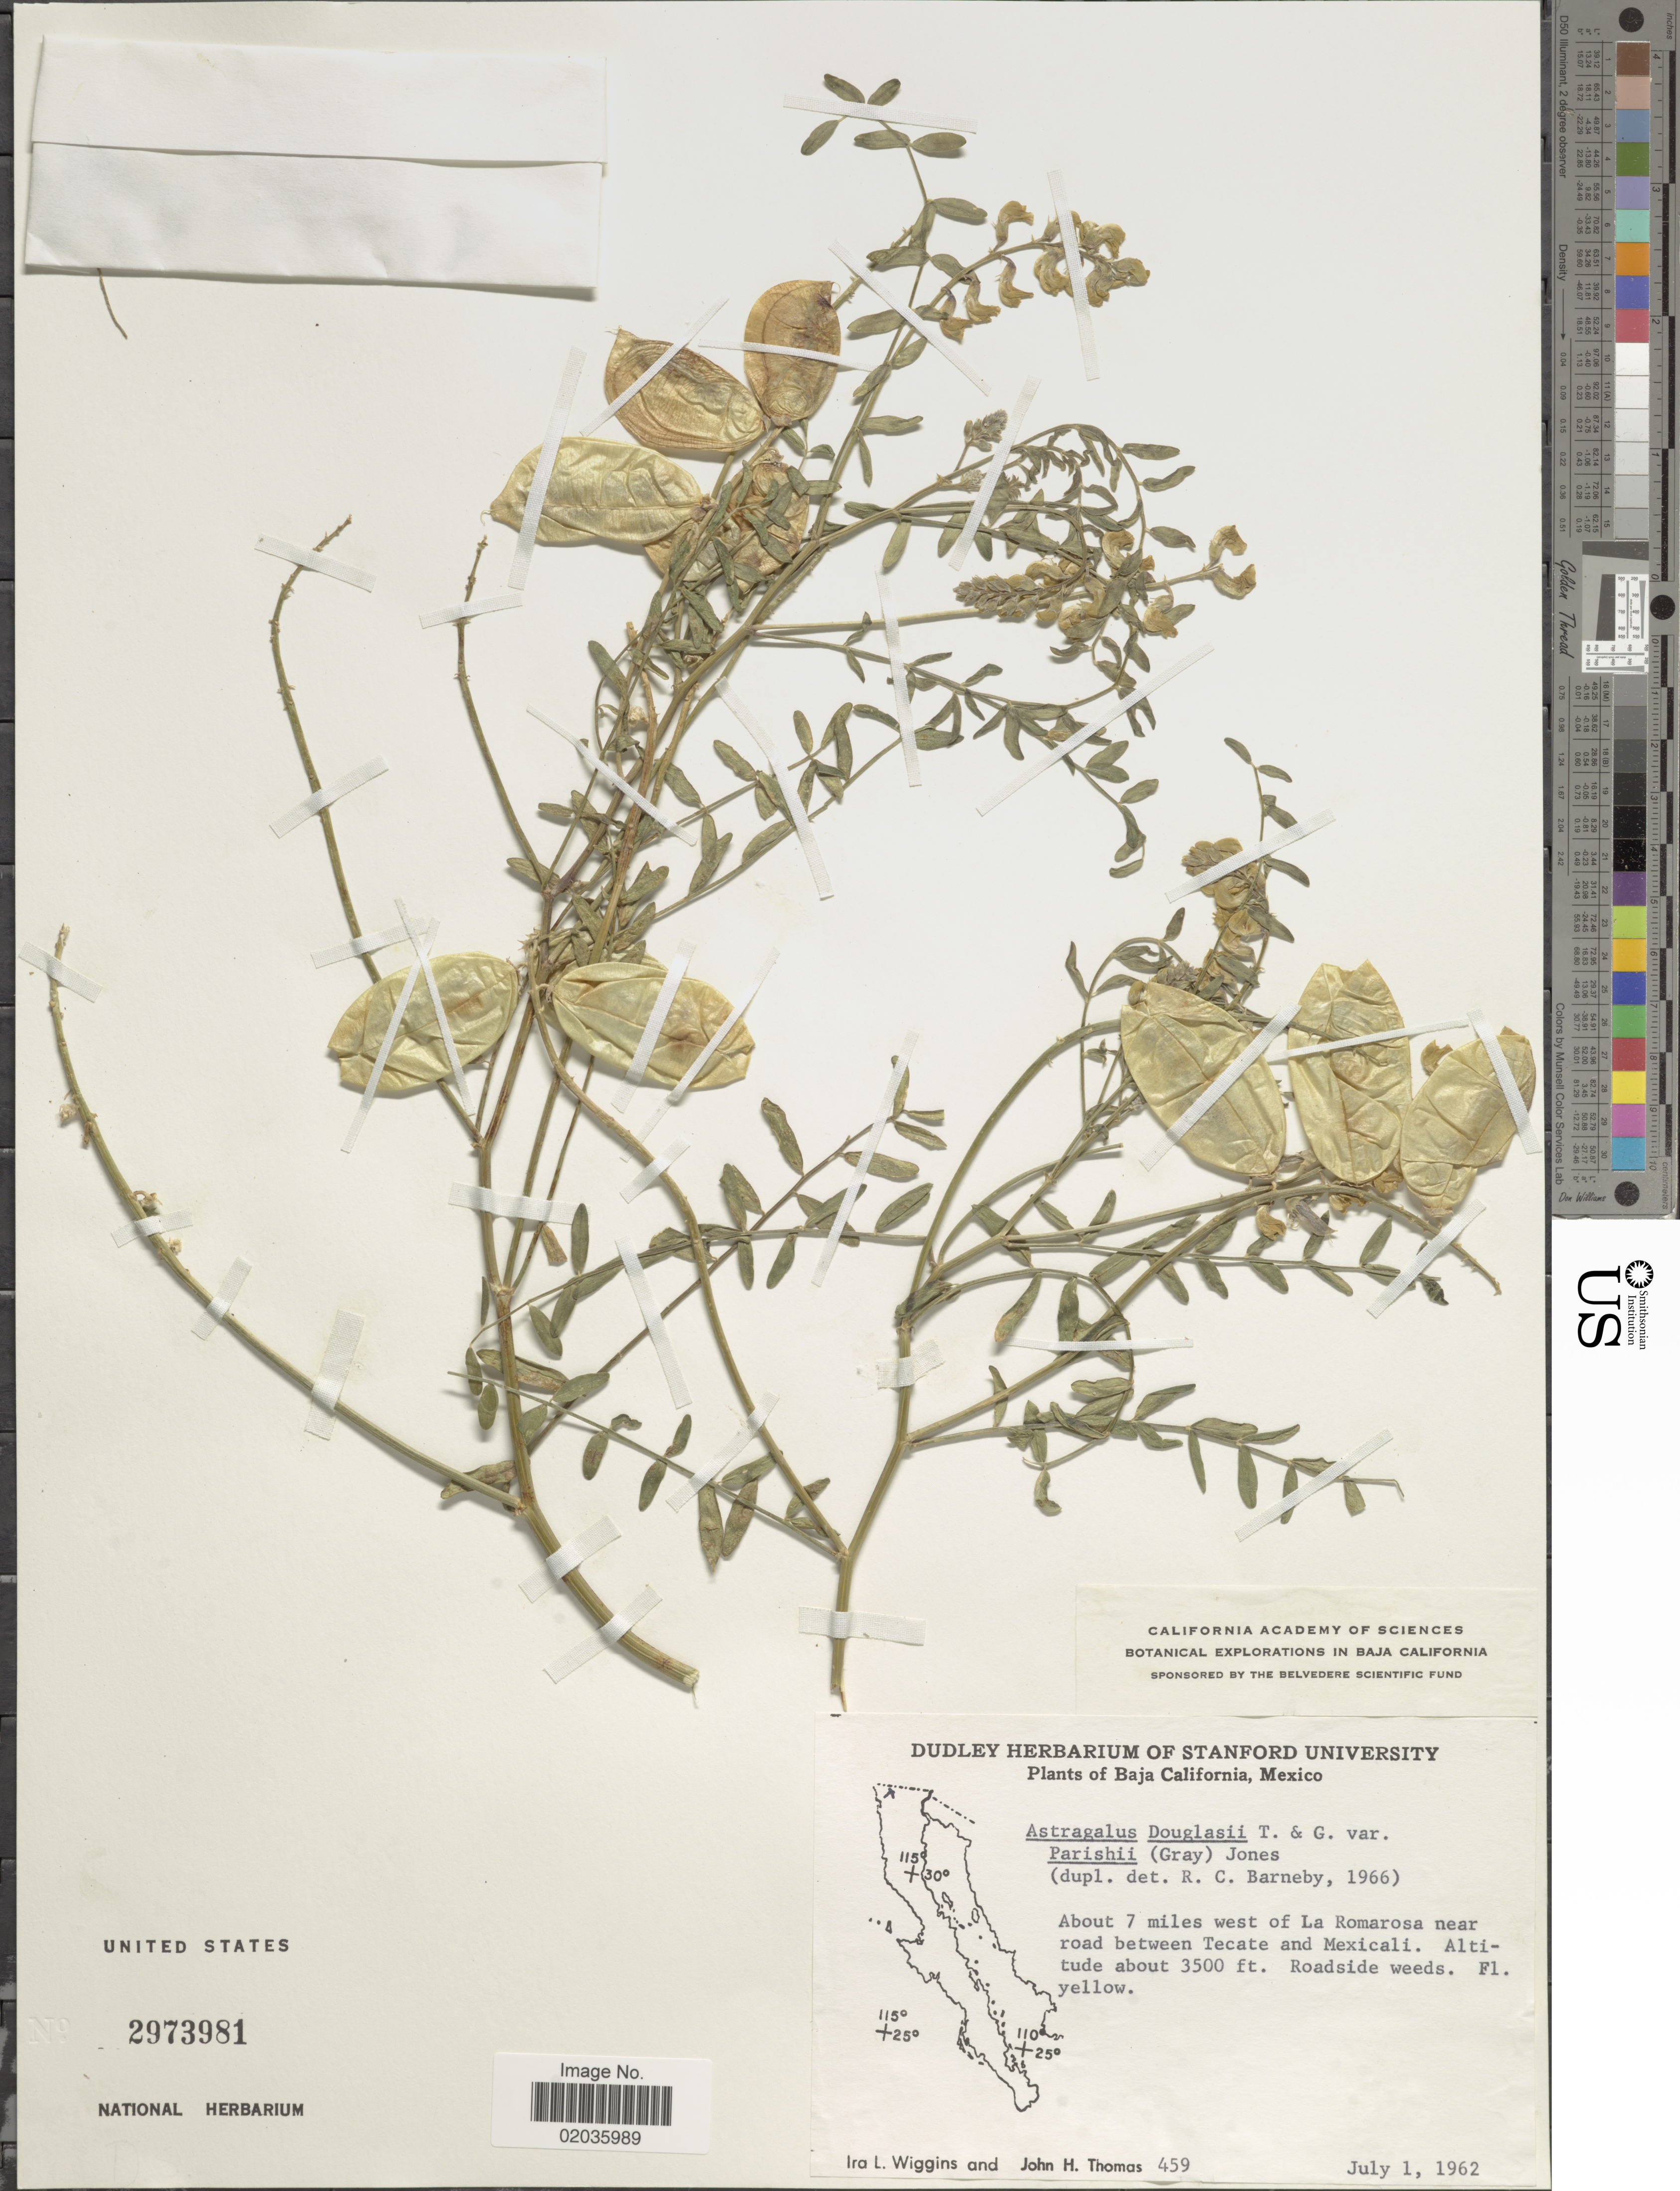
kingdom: Plantae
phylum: Tracheophyta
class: Magnoliopsida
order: Fabales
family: Fabaceae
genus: Astragalus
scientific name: Astragalus douglasii var. parishii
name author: (A. Gray) M.E. Jones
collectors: I. L. Wiggins & J. H. Thomas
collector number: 459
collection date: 1962-07-01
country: Mexico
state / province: Baja California Norte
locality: Baja California, Mexico. About 7 miles west of La Romarosa near road between Tecate and Mexicali.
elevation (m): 1067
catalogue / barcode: US 2973981